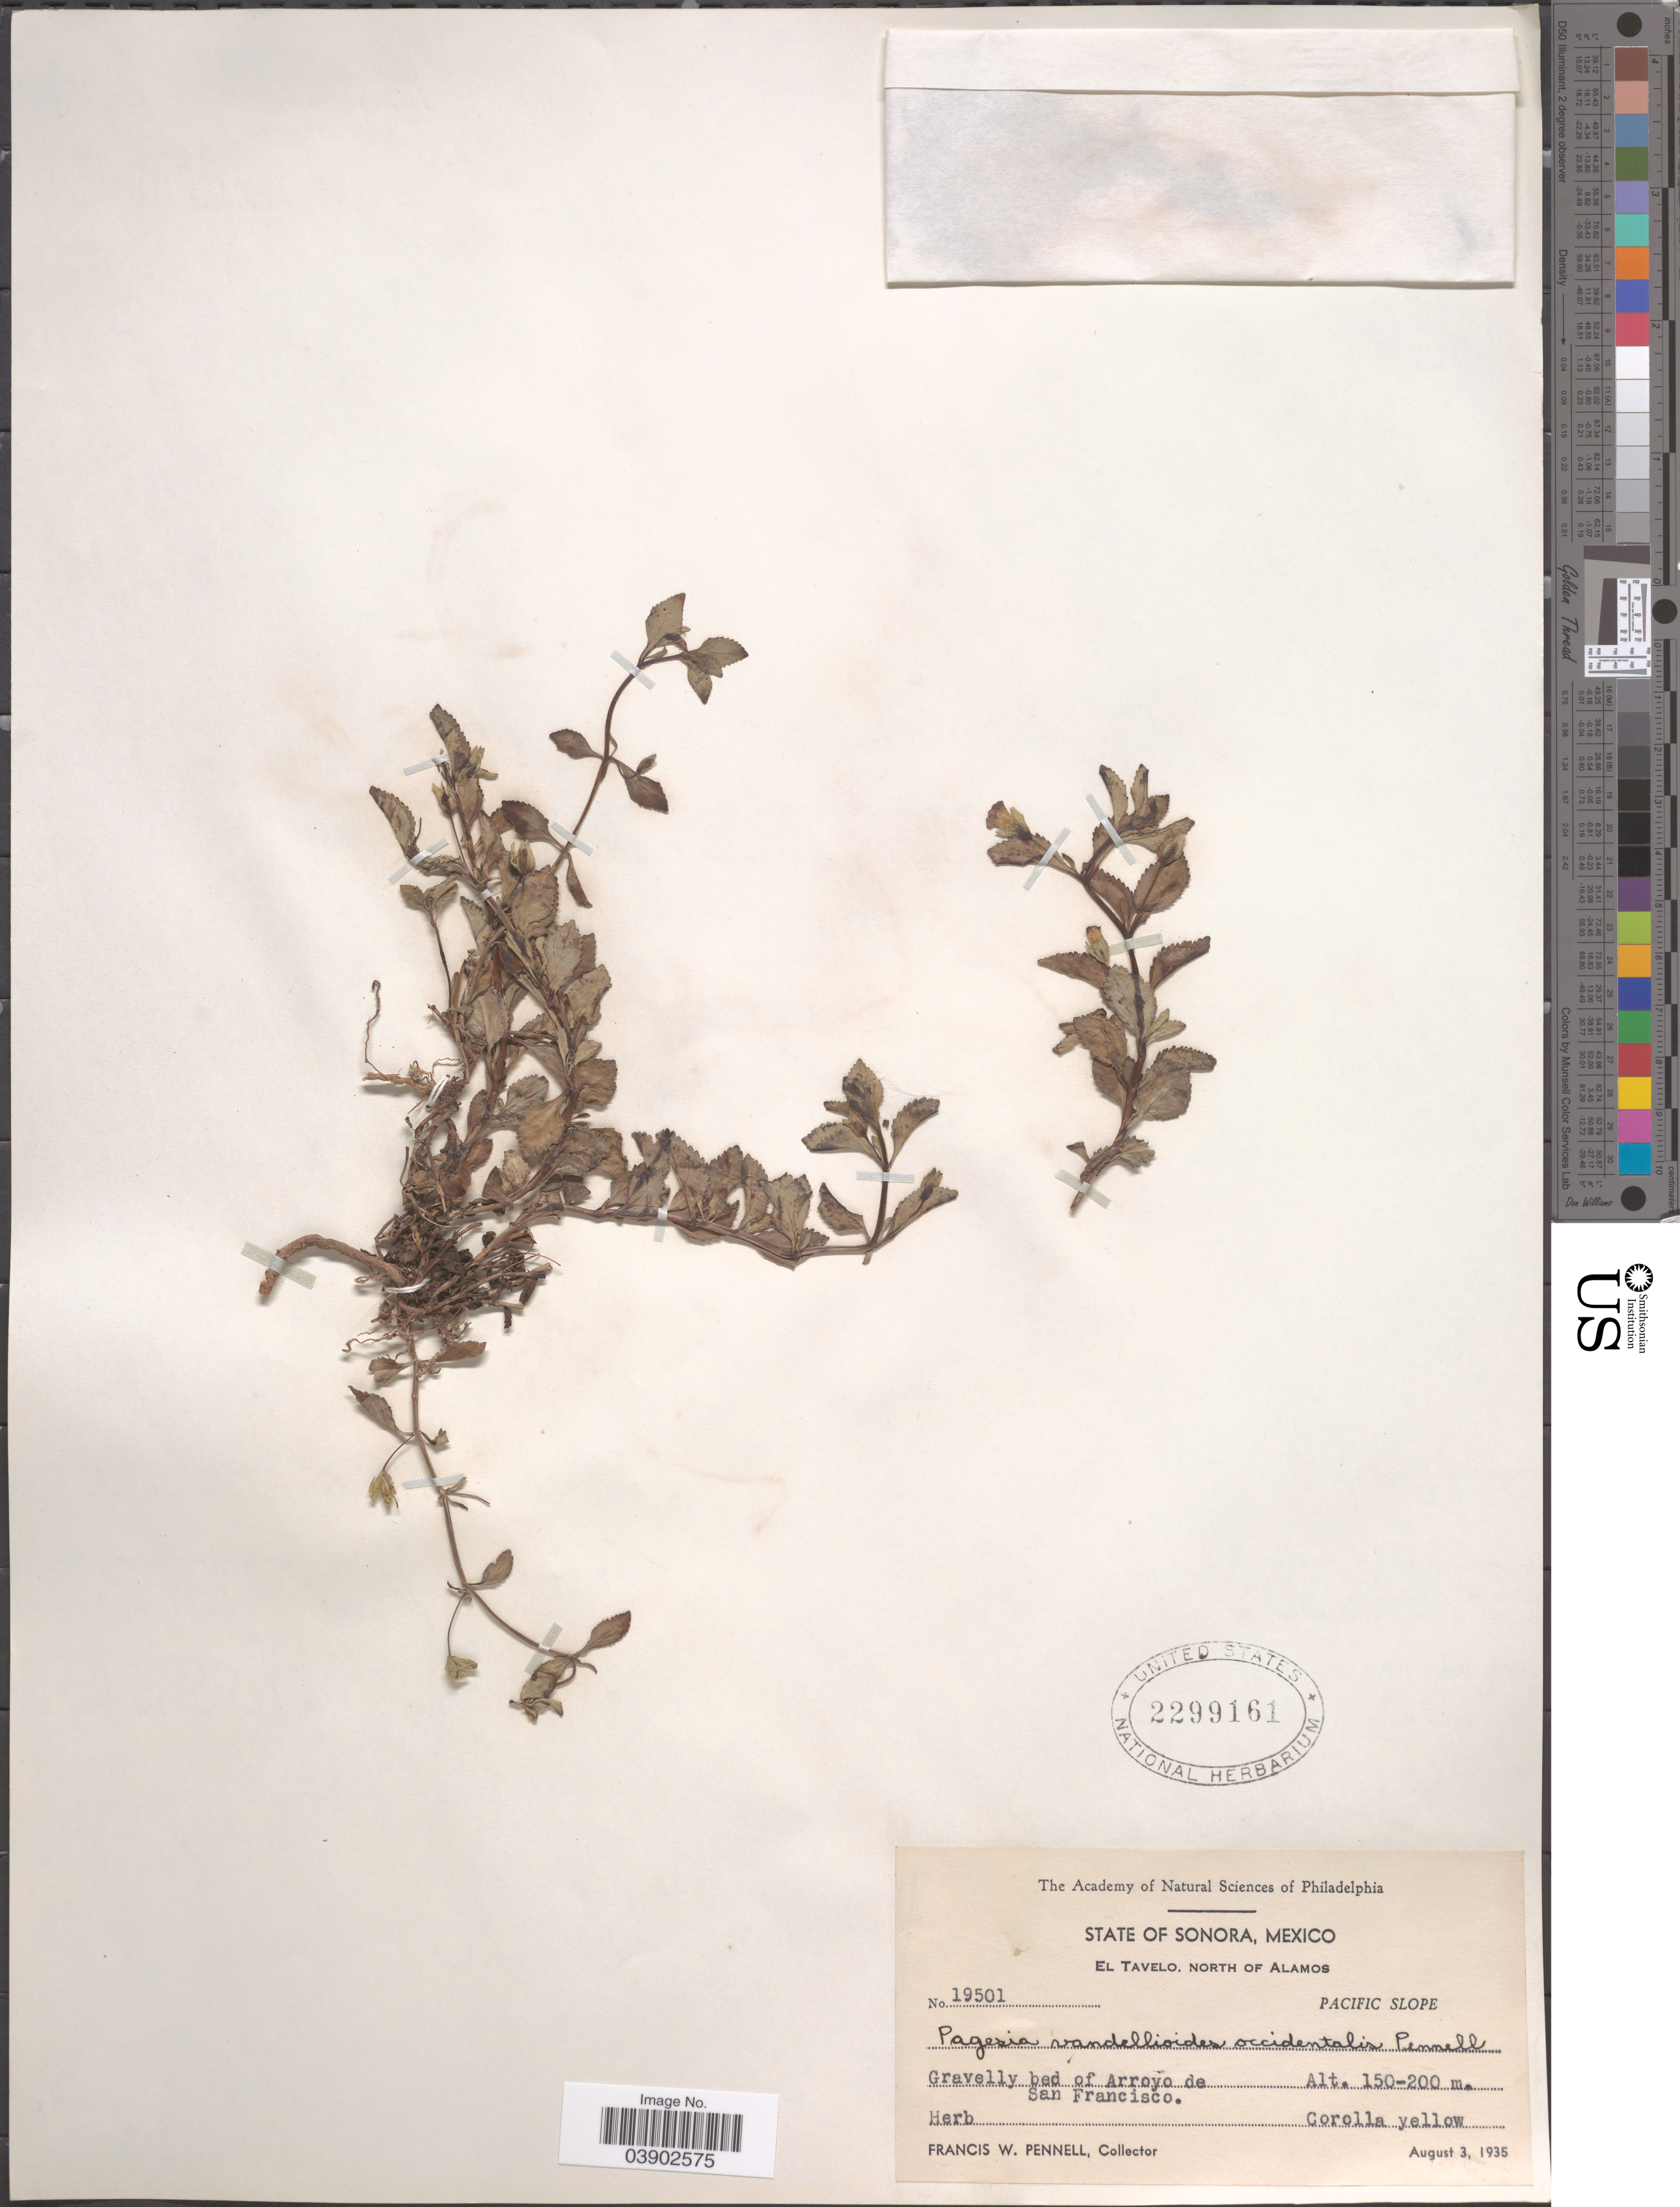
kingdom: Plantae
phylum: Tracheophyta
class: Magnoliopsida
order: Lamiales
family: Plantaginaceae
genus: Mecardonia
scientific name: Mecardonia procumbens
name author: (Mill.) Small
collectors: F. W. Pennell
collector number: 19501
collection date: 1935-08-03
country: Mexico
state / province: Sonora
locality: El Tavelo, North of Alamos. Pacific Slope. Gravelly bed of Arroyo de San Francisco.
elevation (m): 150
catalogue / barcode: US 2299161